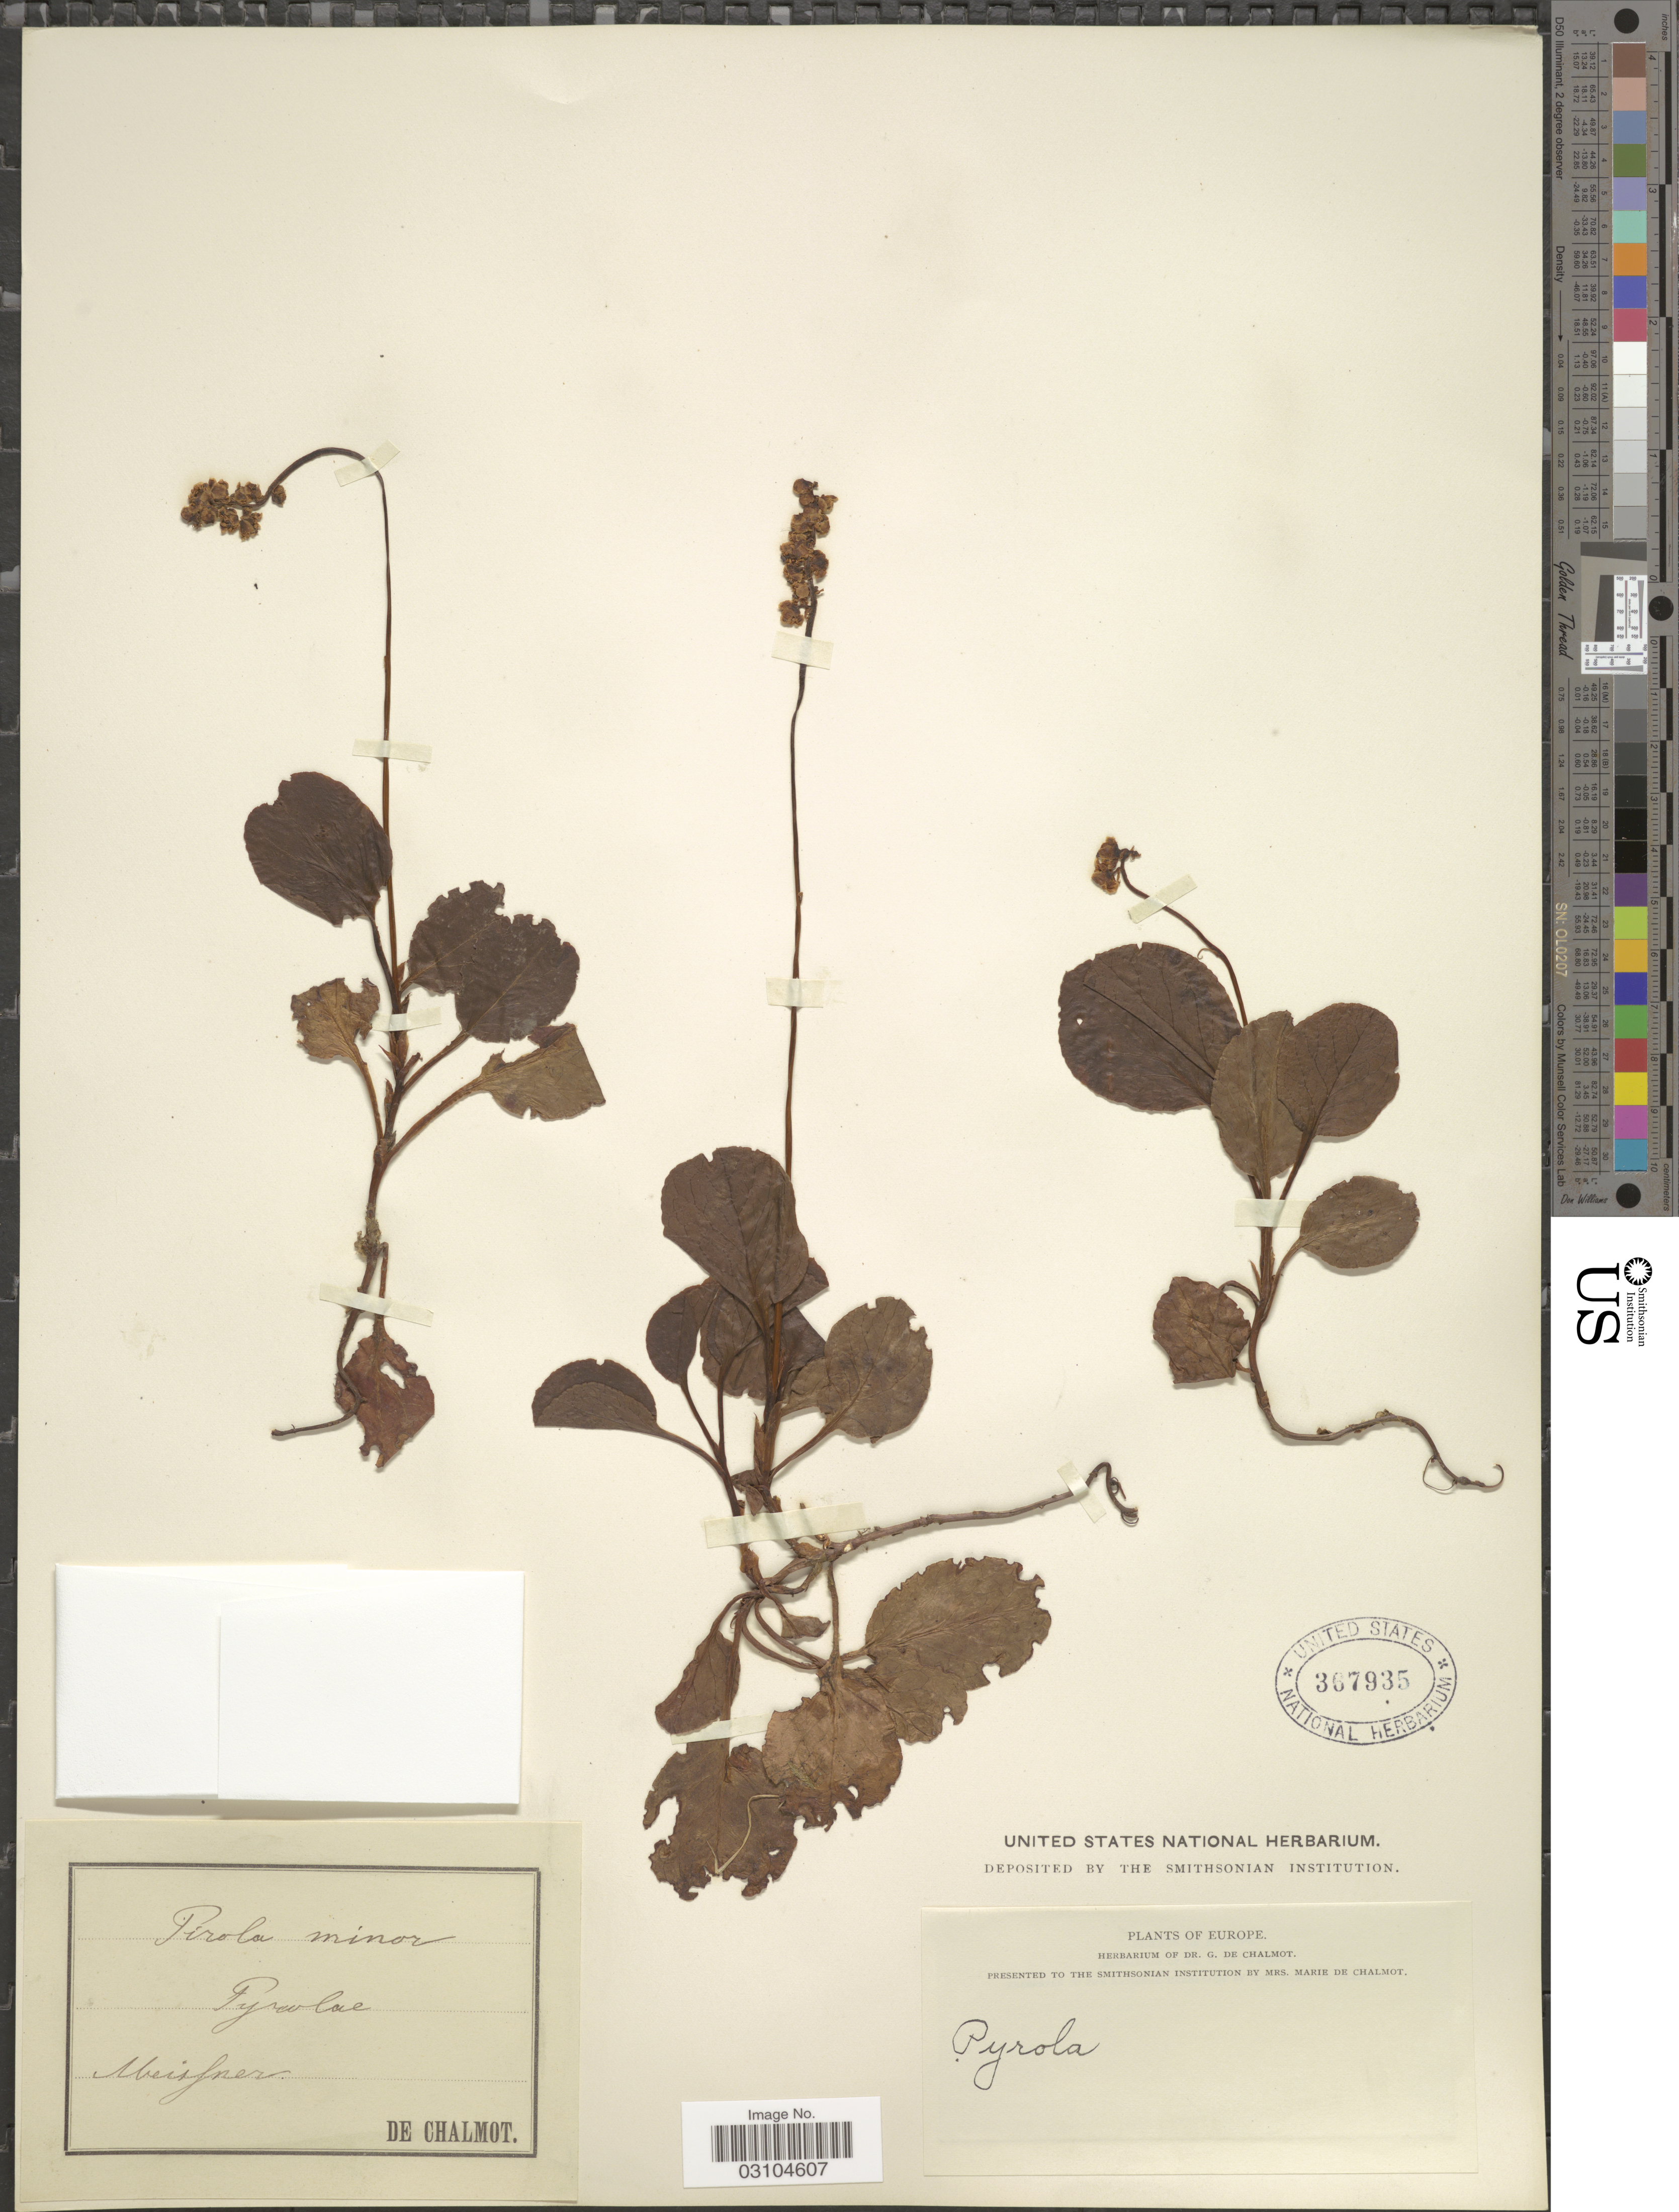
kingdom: Plantae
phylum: Tracheophyta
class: Magnoliopsida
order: Ericales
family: Ericaceae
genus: Pyrola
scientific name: Pyrola minor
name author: L.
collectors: G. de Chalmot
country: Germany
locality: Europe. Meissner.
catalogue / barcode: US 367935